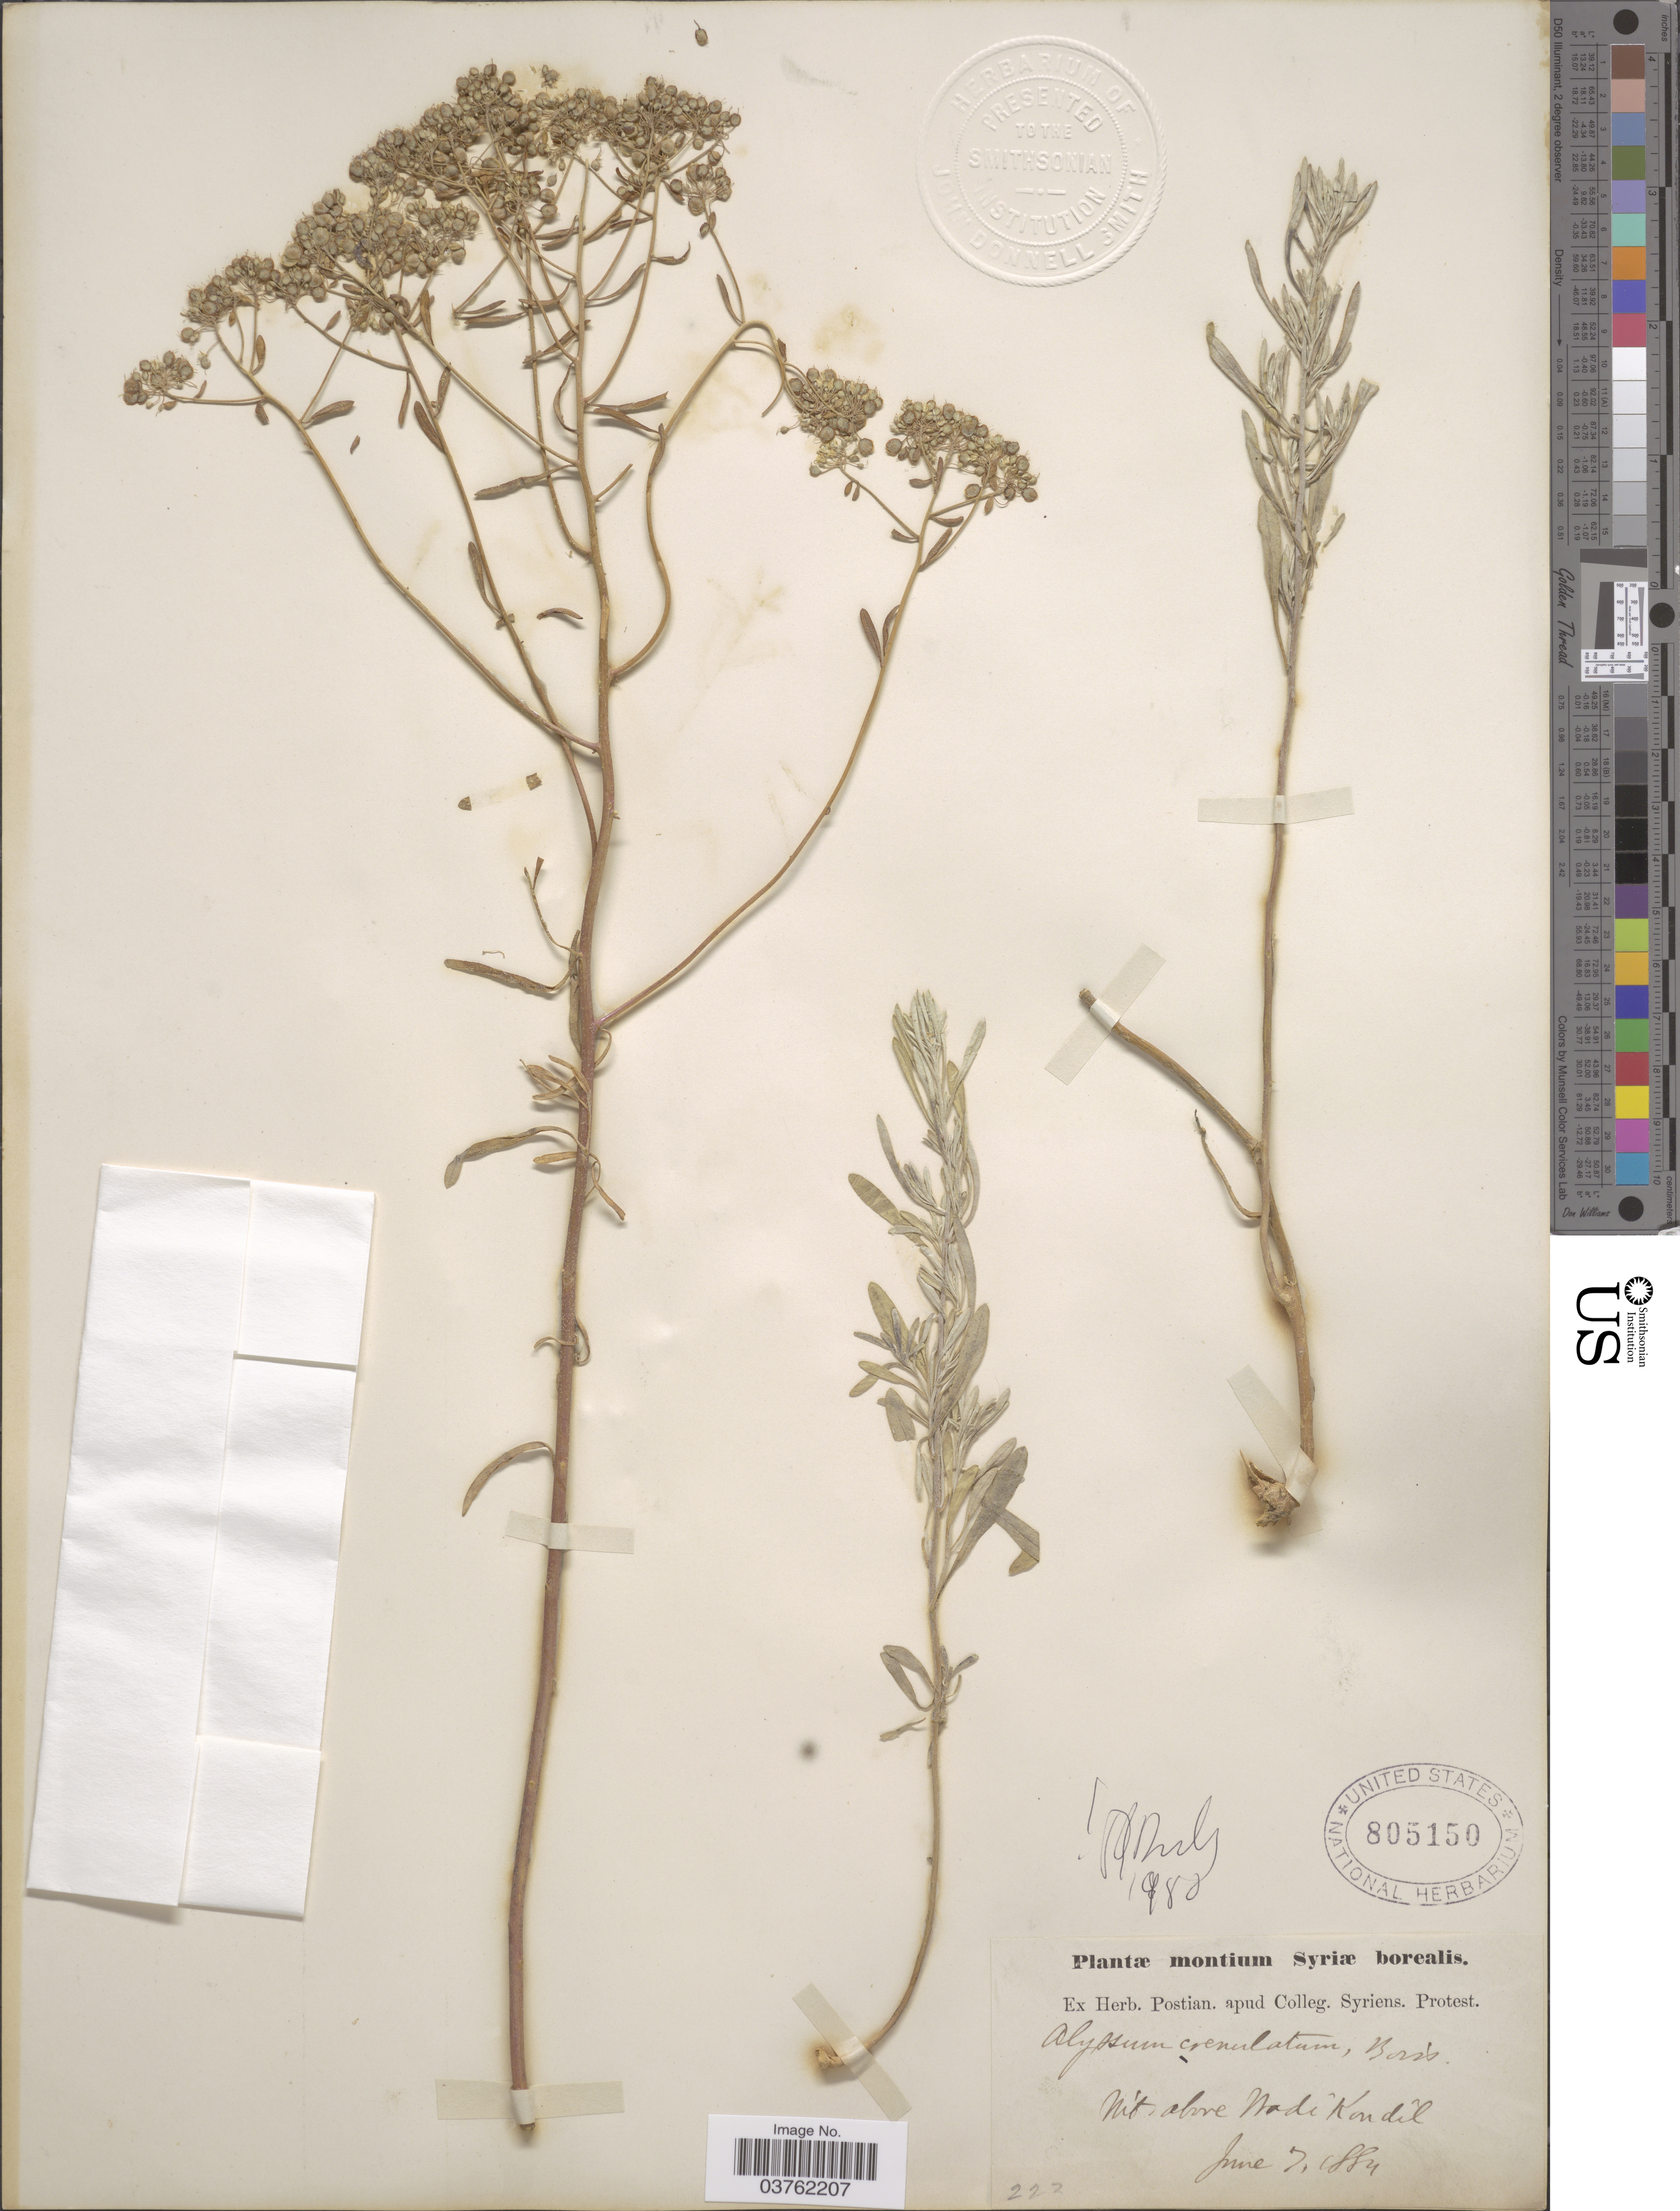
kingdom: Plantae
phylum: Tracheophyta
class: Magnoliopsida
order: Brassicales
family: Brassicaceae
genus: Alyssum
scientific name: Alyssum crenulatum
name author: Boiss. & Heldr.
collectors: ex herb. Postian. apud Colleg. Syriens. Protest. USE "Fannie P. A. Shepard" (10308853) AS PRIMARY COLLECTOR INSTEAD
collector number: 223*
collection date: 1884-06-07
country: Syria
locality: Montium Syriæ borealis. Mt. above Wadi Kandil.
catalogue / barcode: US 805150